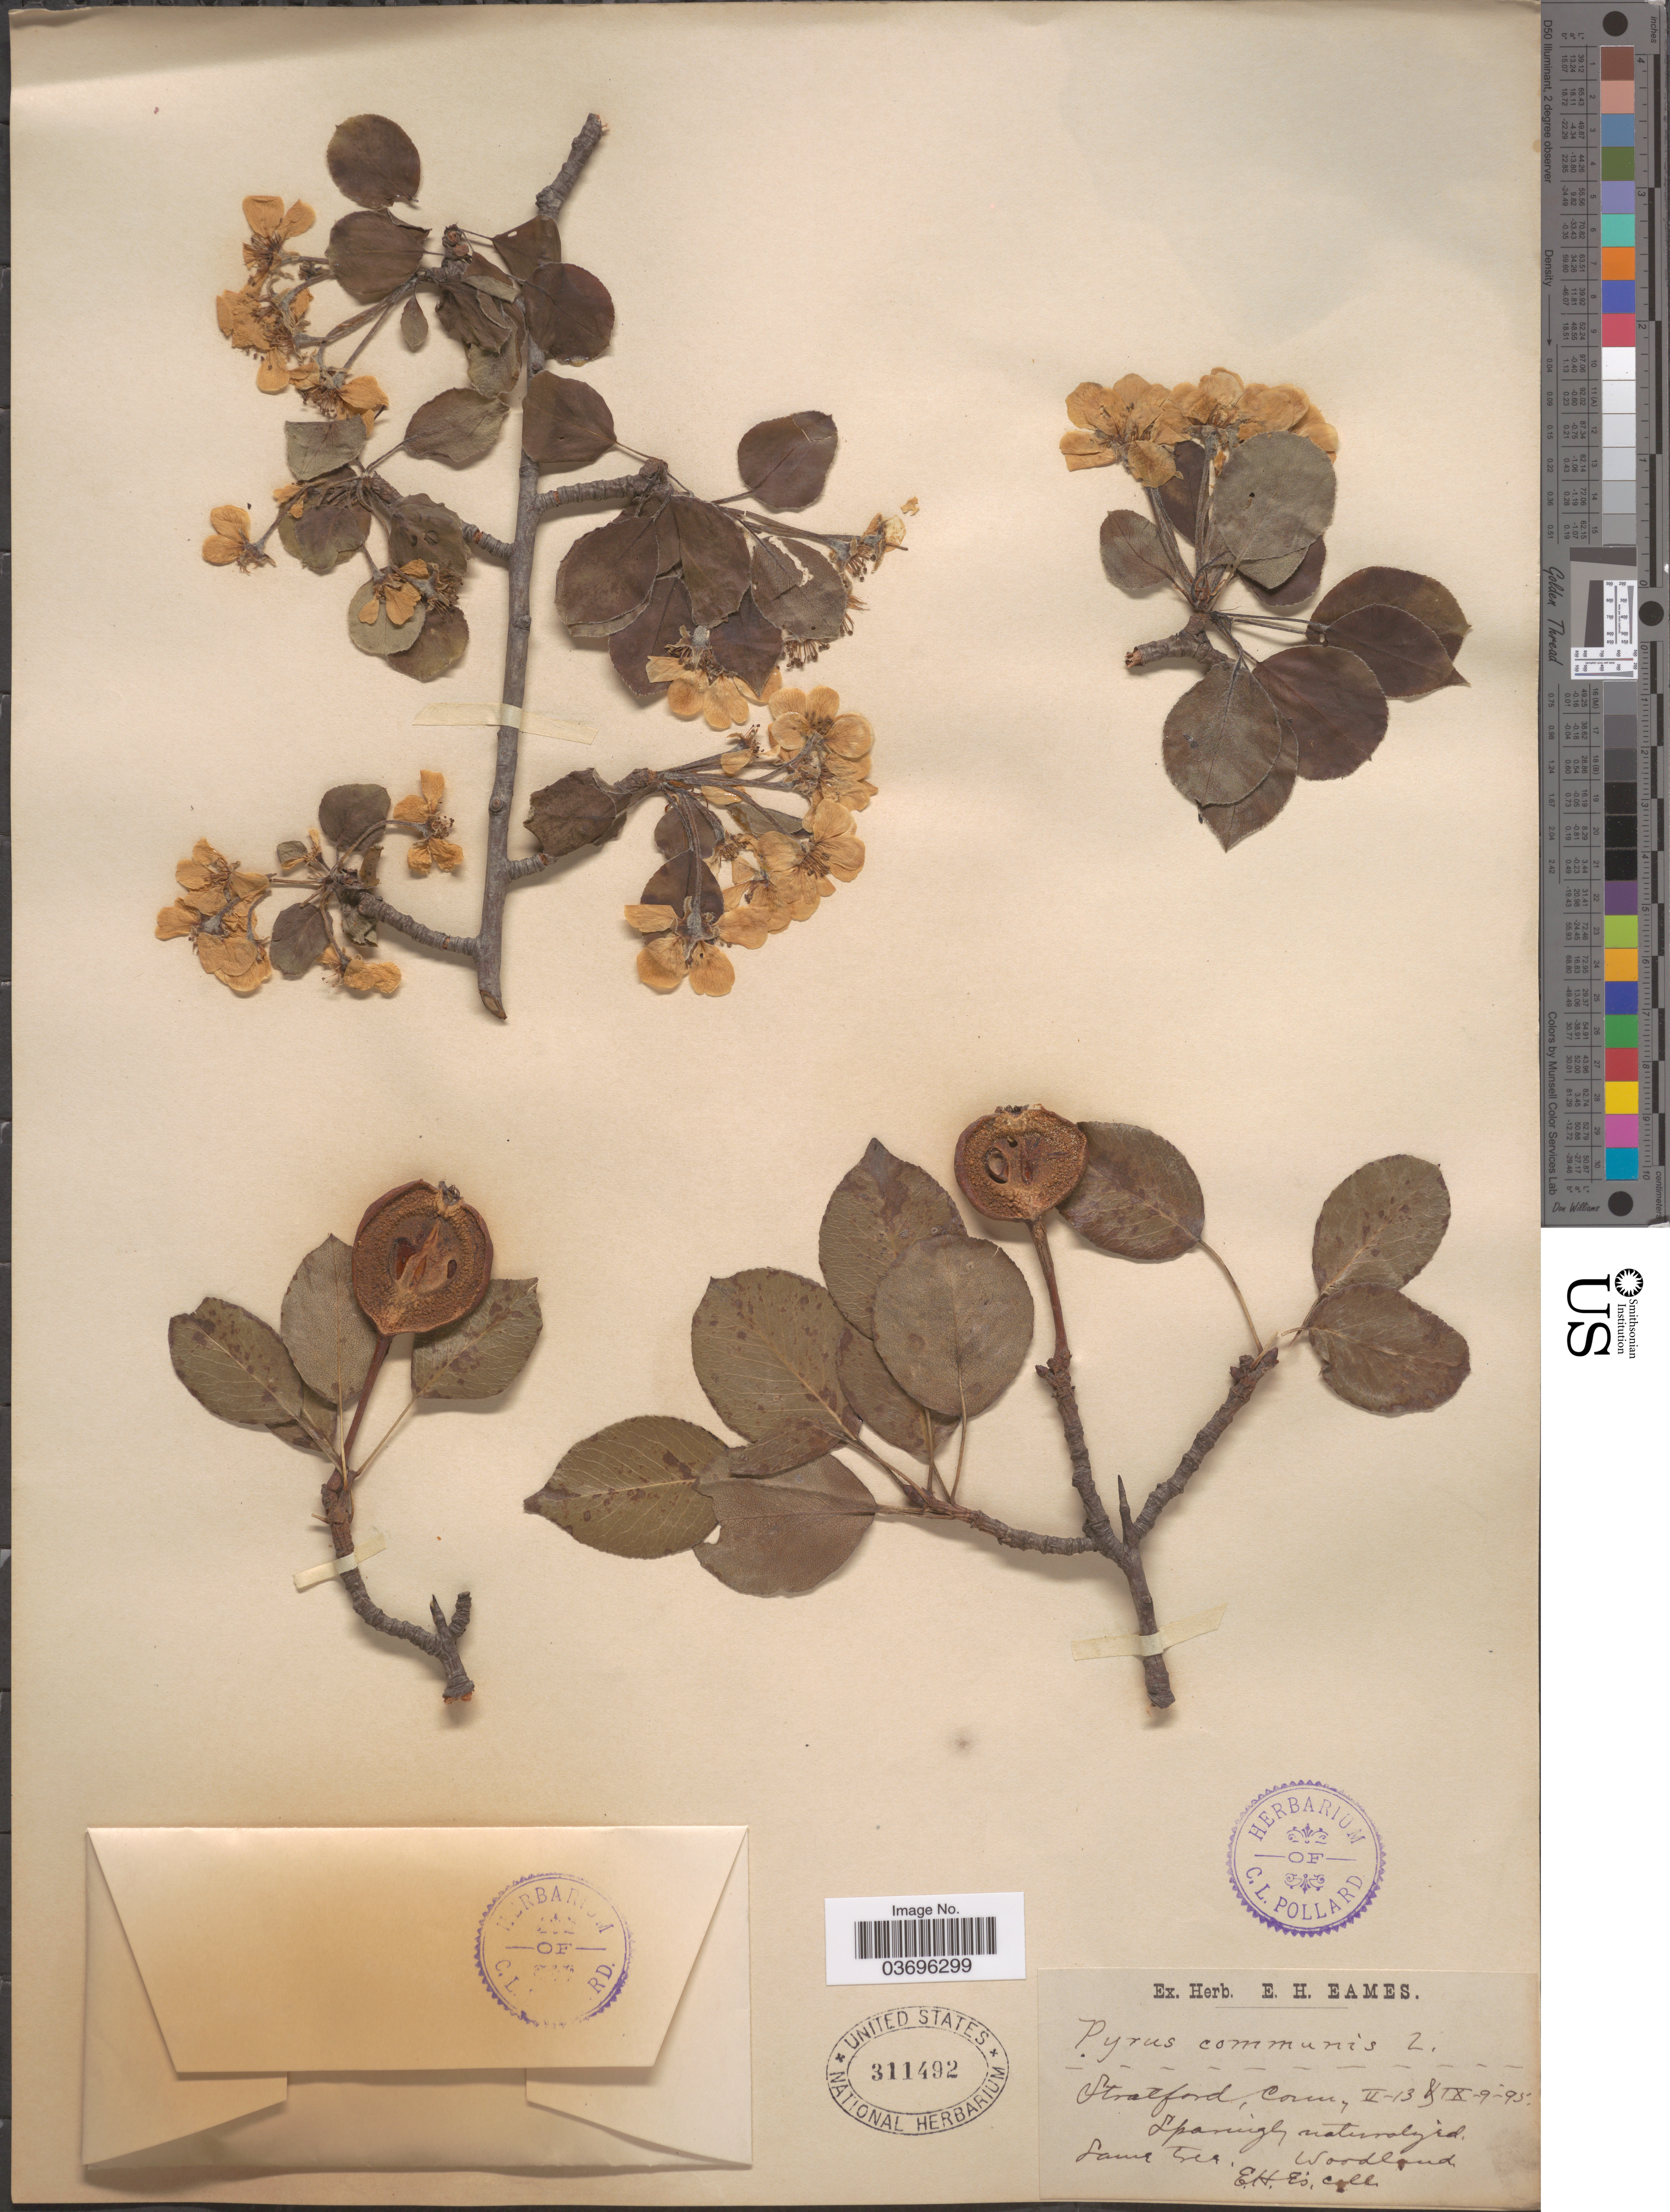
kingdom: Plantae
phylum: Tracheophyta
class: Magnoliopsida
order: Rosales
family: Rosaceae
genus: Pyrus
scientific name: Pyrus communis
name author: L.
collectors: E. H. Eames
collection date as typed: Transcribed d/m/y: 13/2/95 to 9/9/95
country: United States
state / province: Connecticut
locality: Stratford.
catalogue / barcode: US 311492